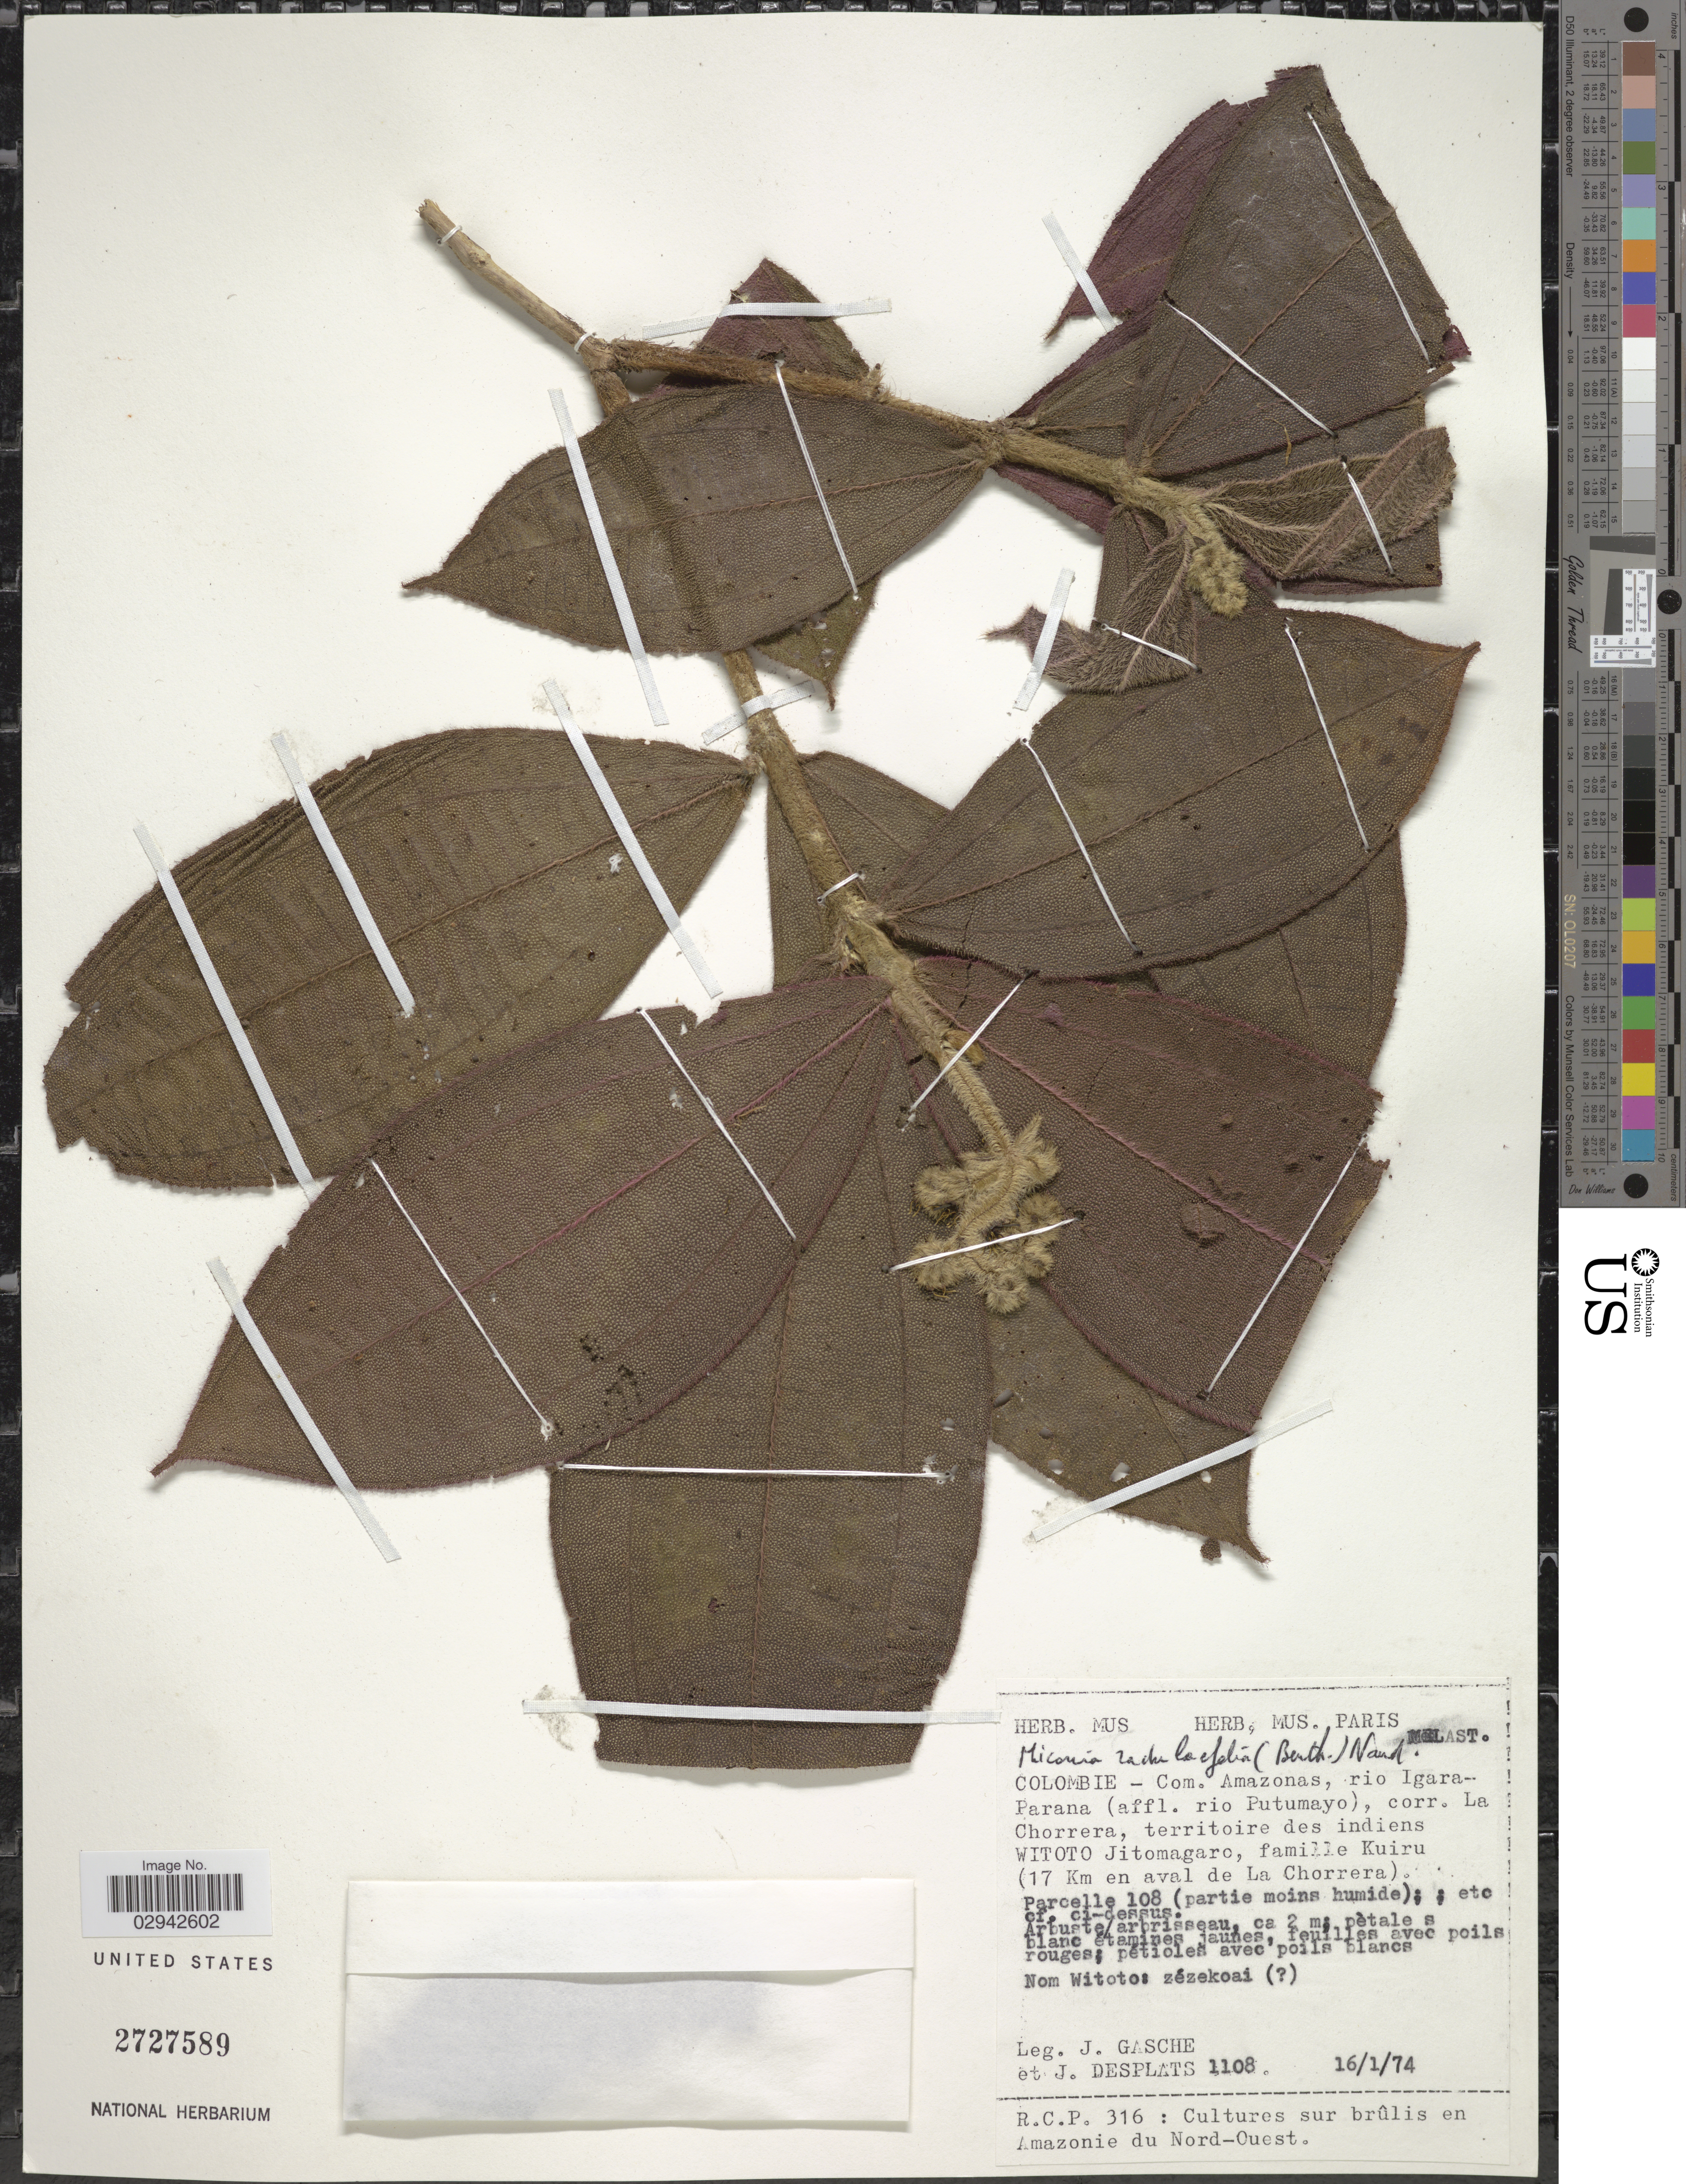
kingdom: Plantae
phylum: Tracheophyta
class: Magnoliopsida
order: Myrtales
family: Melastomataceae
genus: Miconia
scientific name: Miconia radulifolia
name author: (Benth.) Naudin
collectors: J. Gasche & J. Desplats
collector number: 1108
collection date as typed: Transcribed d/m/y: 16/1/74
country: Colombia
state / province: Amazônas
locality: Com. Amazonas, rio Igara-Parana (affl. rio Putumayo), corr. La Chorrera, territoire des indiens Witoto Jitomagaro, famille Kuiru (17 Km en aval de La Chorrera), Parcelle 108.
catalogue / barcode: US 2727589